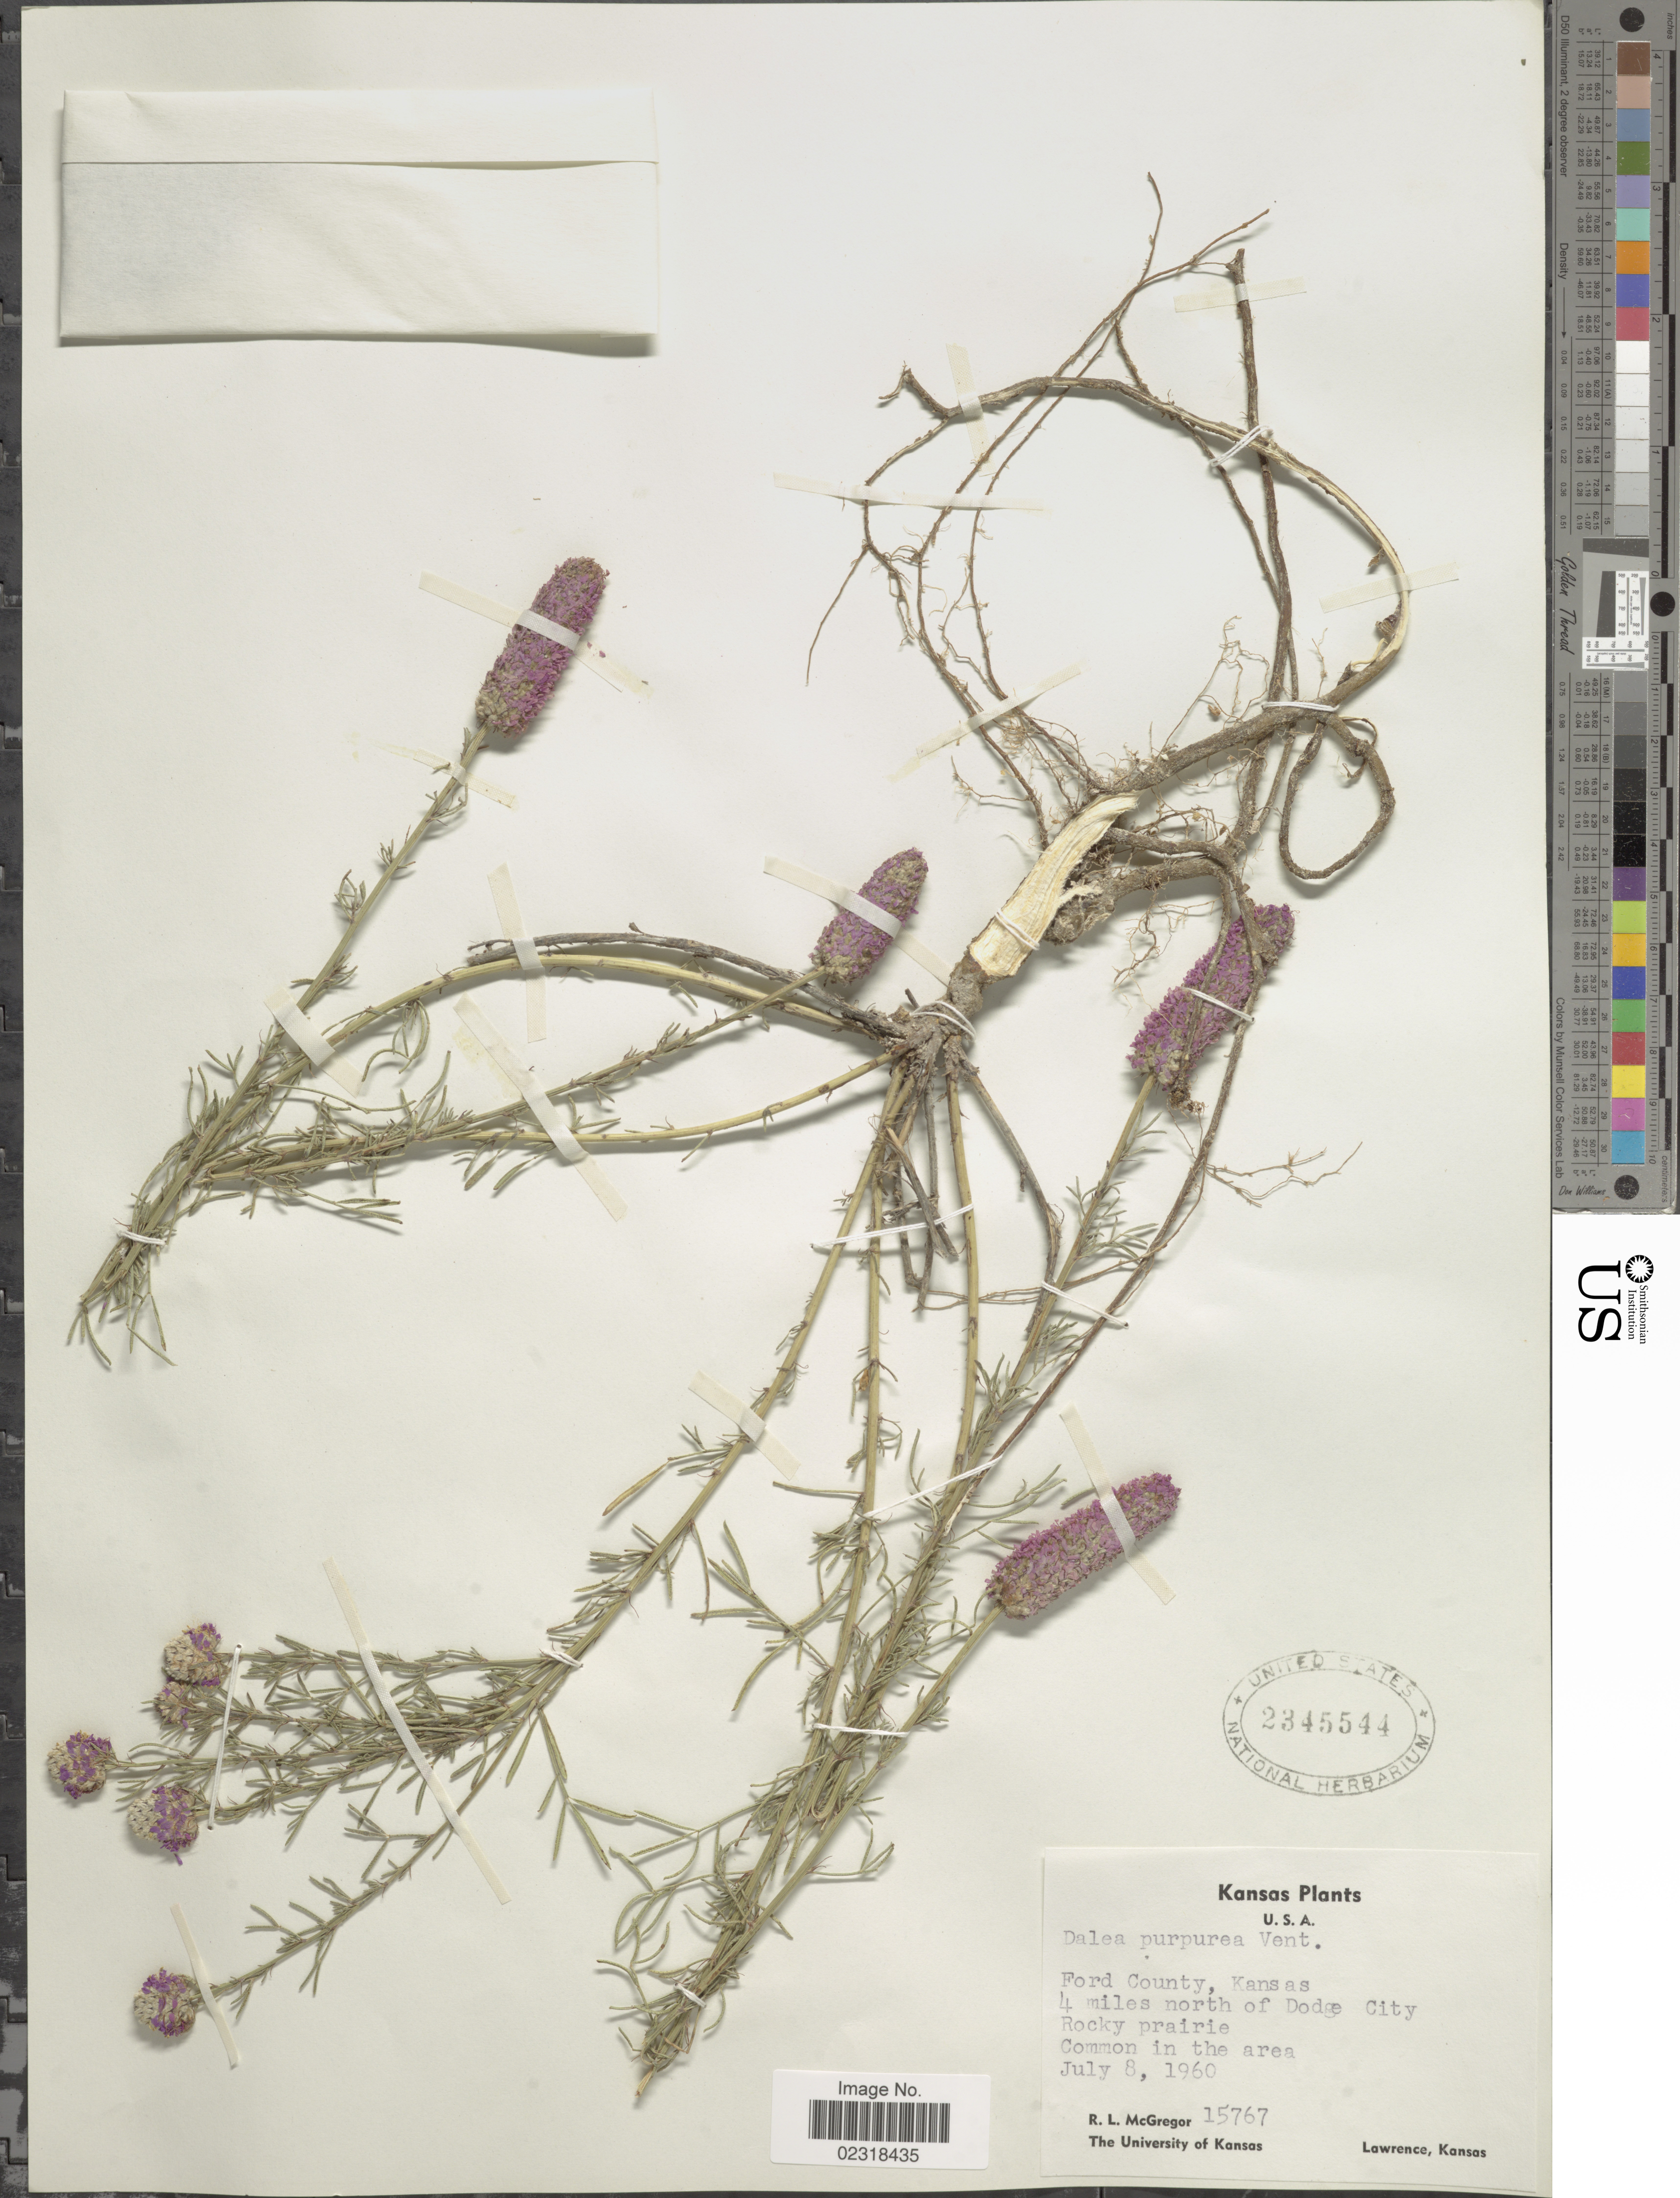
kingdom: Plantae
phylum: Tracheophyta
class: Magnoliopsida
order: Fabales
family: Fabaceae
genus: Dalea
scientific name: Dalea purpurea var. purpurea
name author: Vent.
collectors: R. McGregor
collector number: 15767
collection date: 1960-07-08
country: United States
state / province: Kansas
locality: Ford County, Kansas 4 miles north of Dodge City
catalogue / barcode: US 2345544